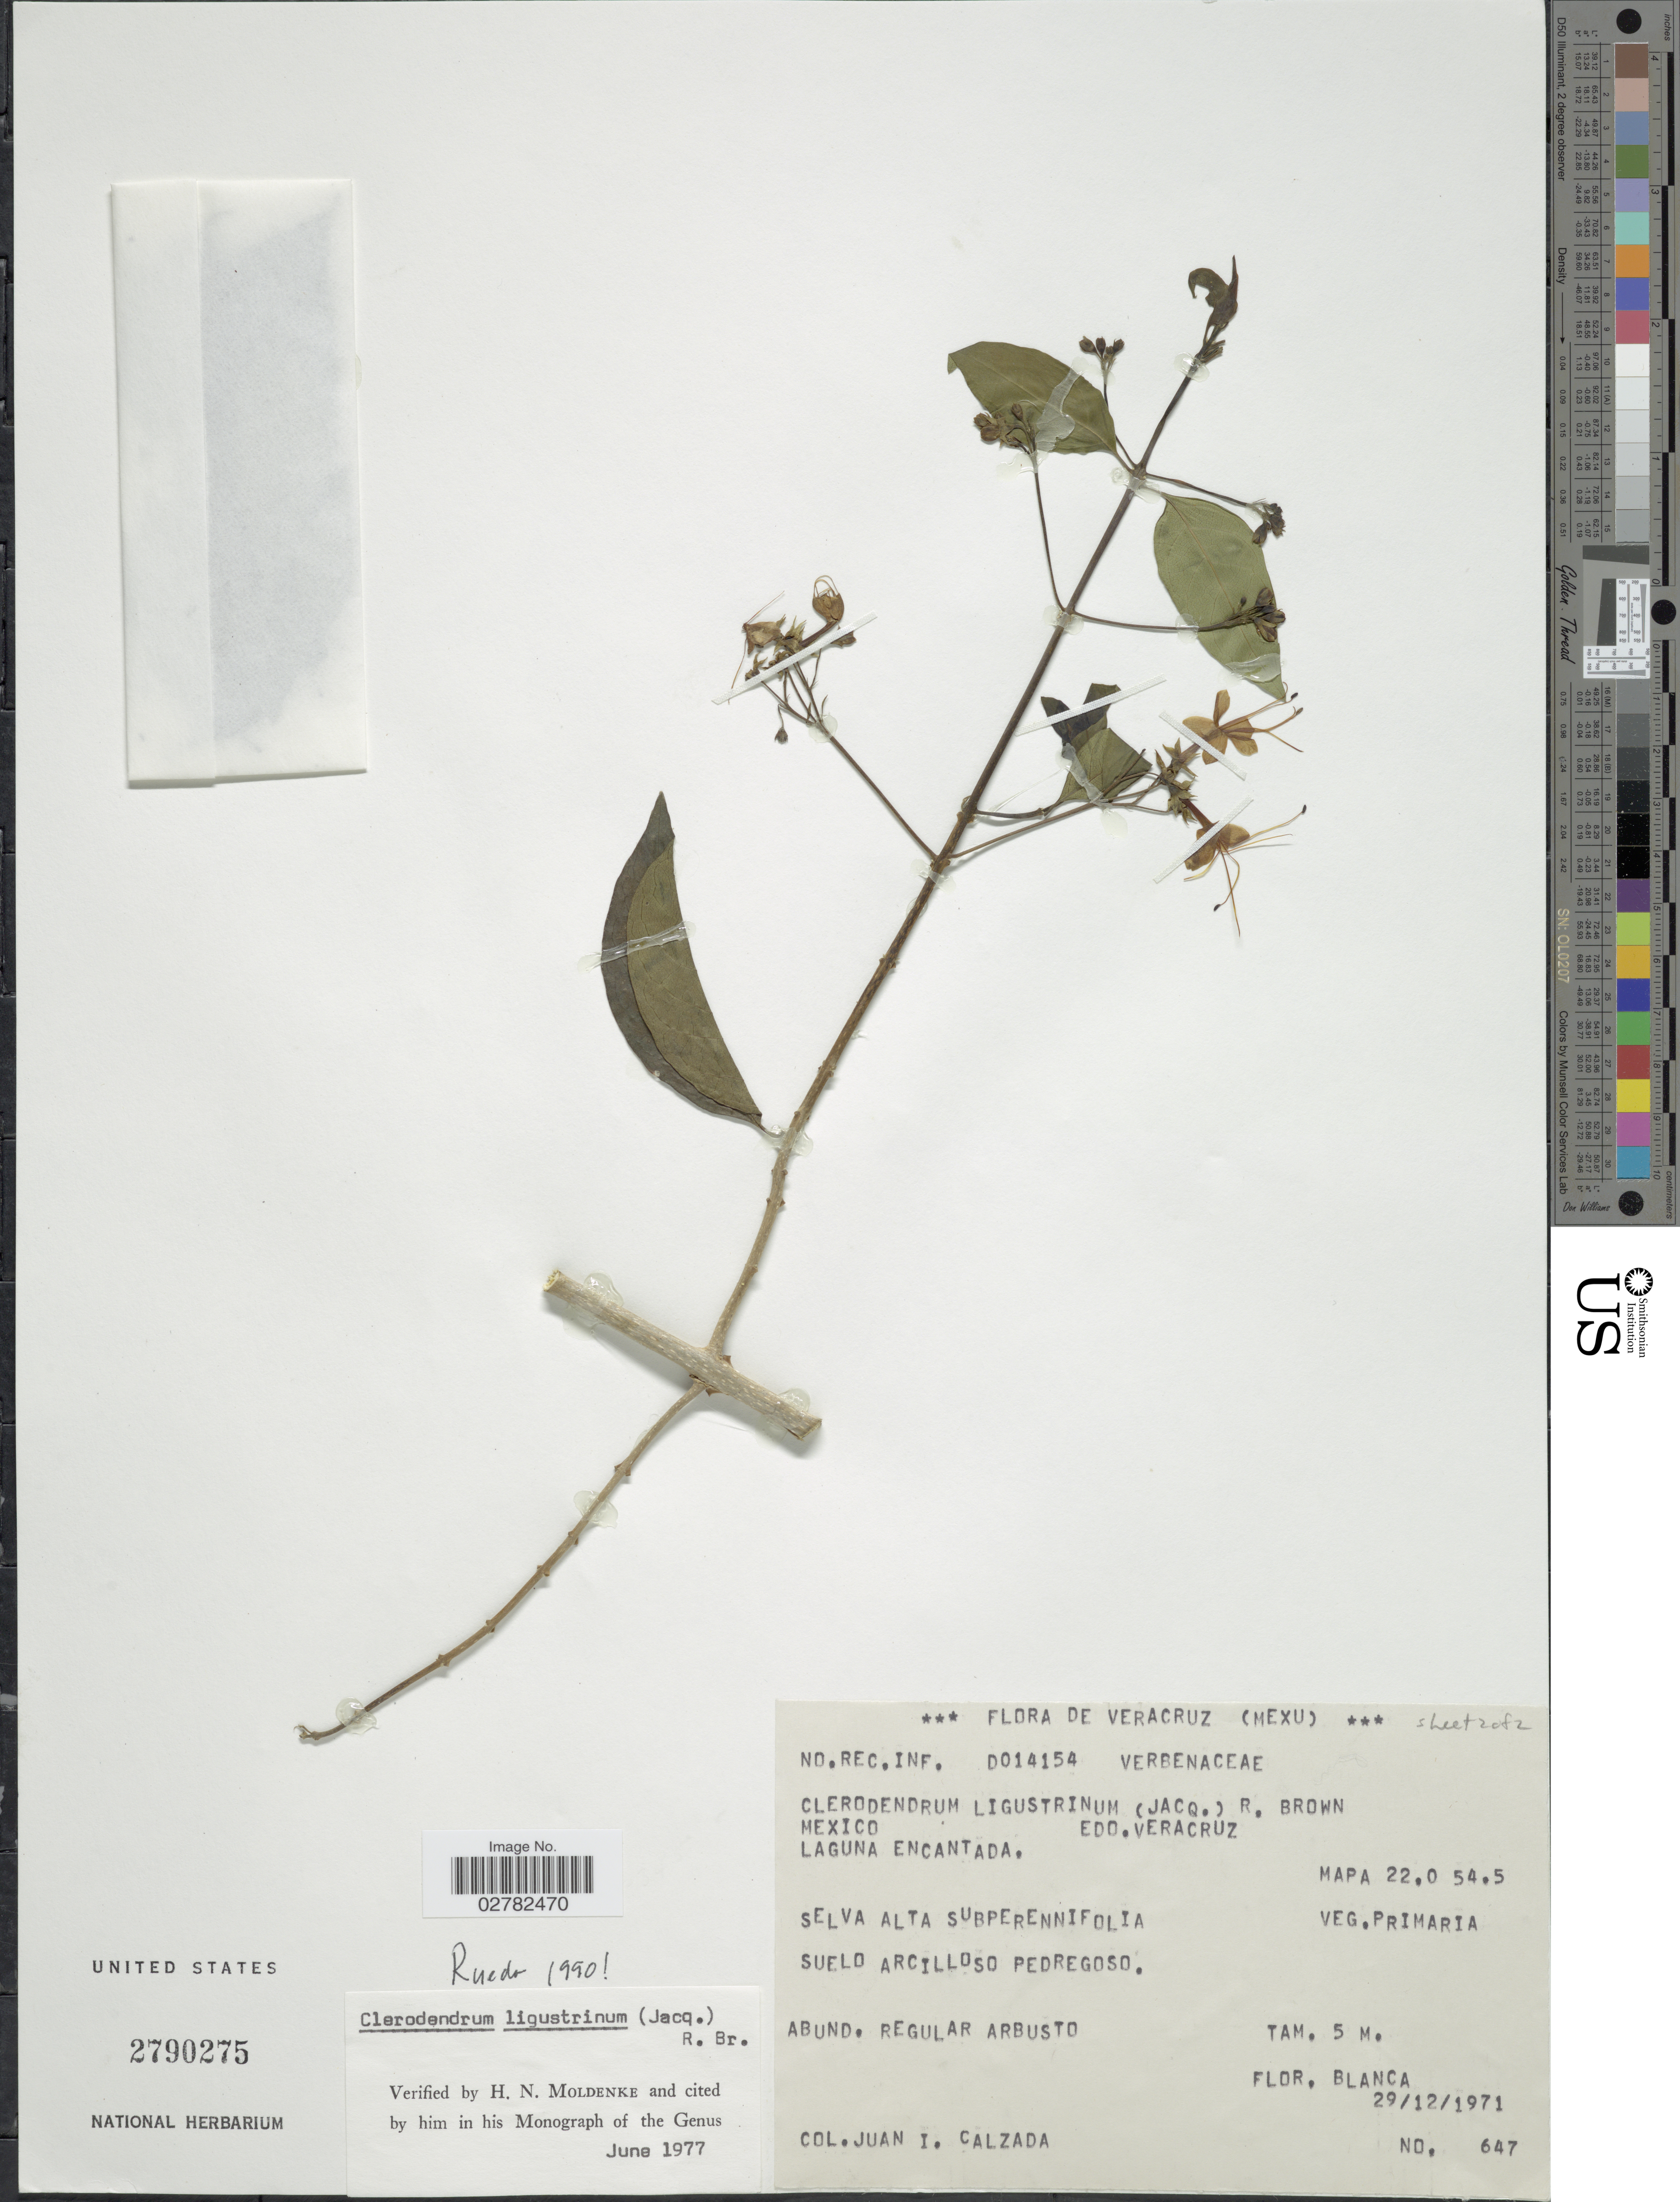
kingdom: Plantae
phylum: Tracheophyta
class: Magnoliopsida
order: Lamiales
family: Lamiaceae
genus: Clerodendrum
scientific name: Clerodendrum ligustrinum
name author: (Jacq.) R. Br.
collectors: J. I. Calzada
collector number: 647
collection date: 1971-12-29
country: Mexico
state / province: Veracruz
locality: Edo. Veracruz, Laguna Encantada, Mapa 22.0 54.5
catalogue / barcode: US 2790275